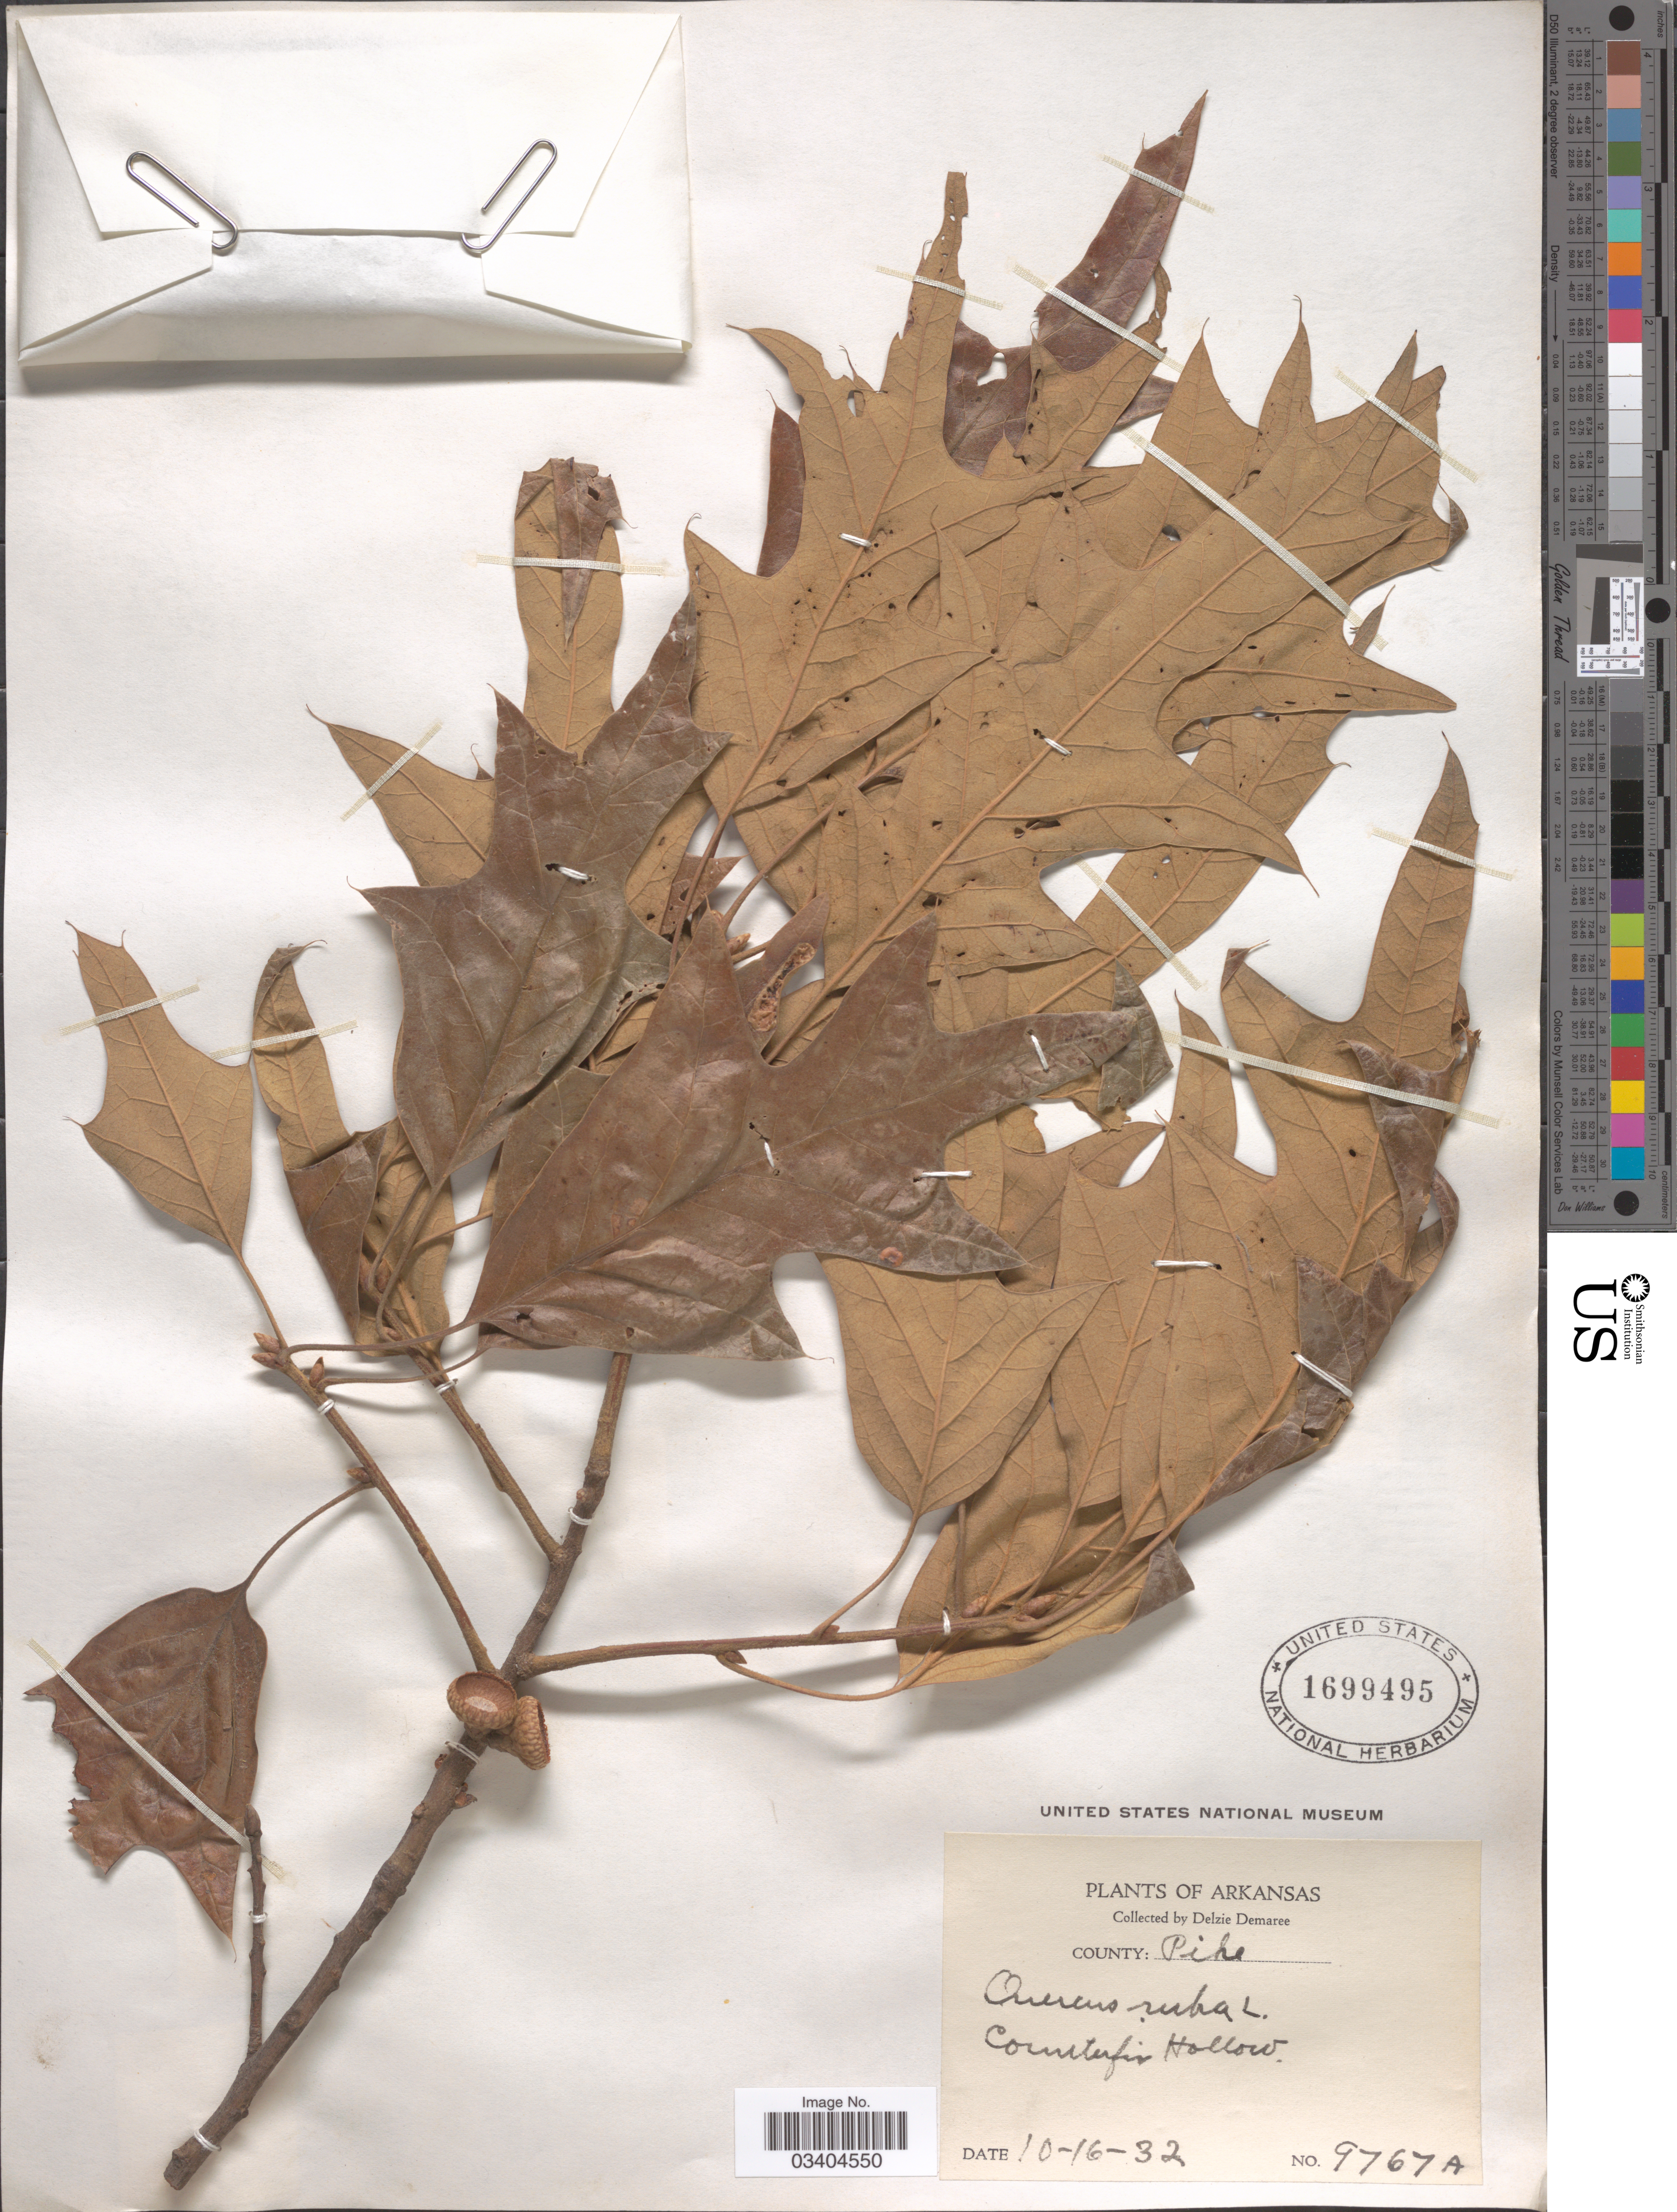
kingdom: Plantae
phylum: Tracheophyta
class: Magnoliopsida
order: Fagales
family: Fagaceae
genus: Quercus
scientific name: Quercus falcata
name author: Michx.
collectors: D. Demaree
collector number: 9767A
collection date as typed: Transcribed d/m/y: 16/10/32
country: United States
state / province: Arkansas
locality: County: Pike.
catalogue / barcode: US 1699495